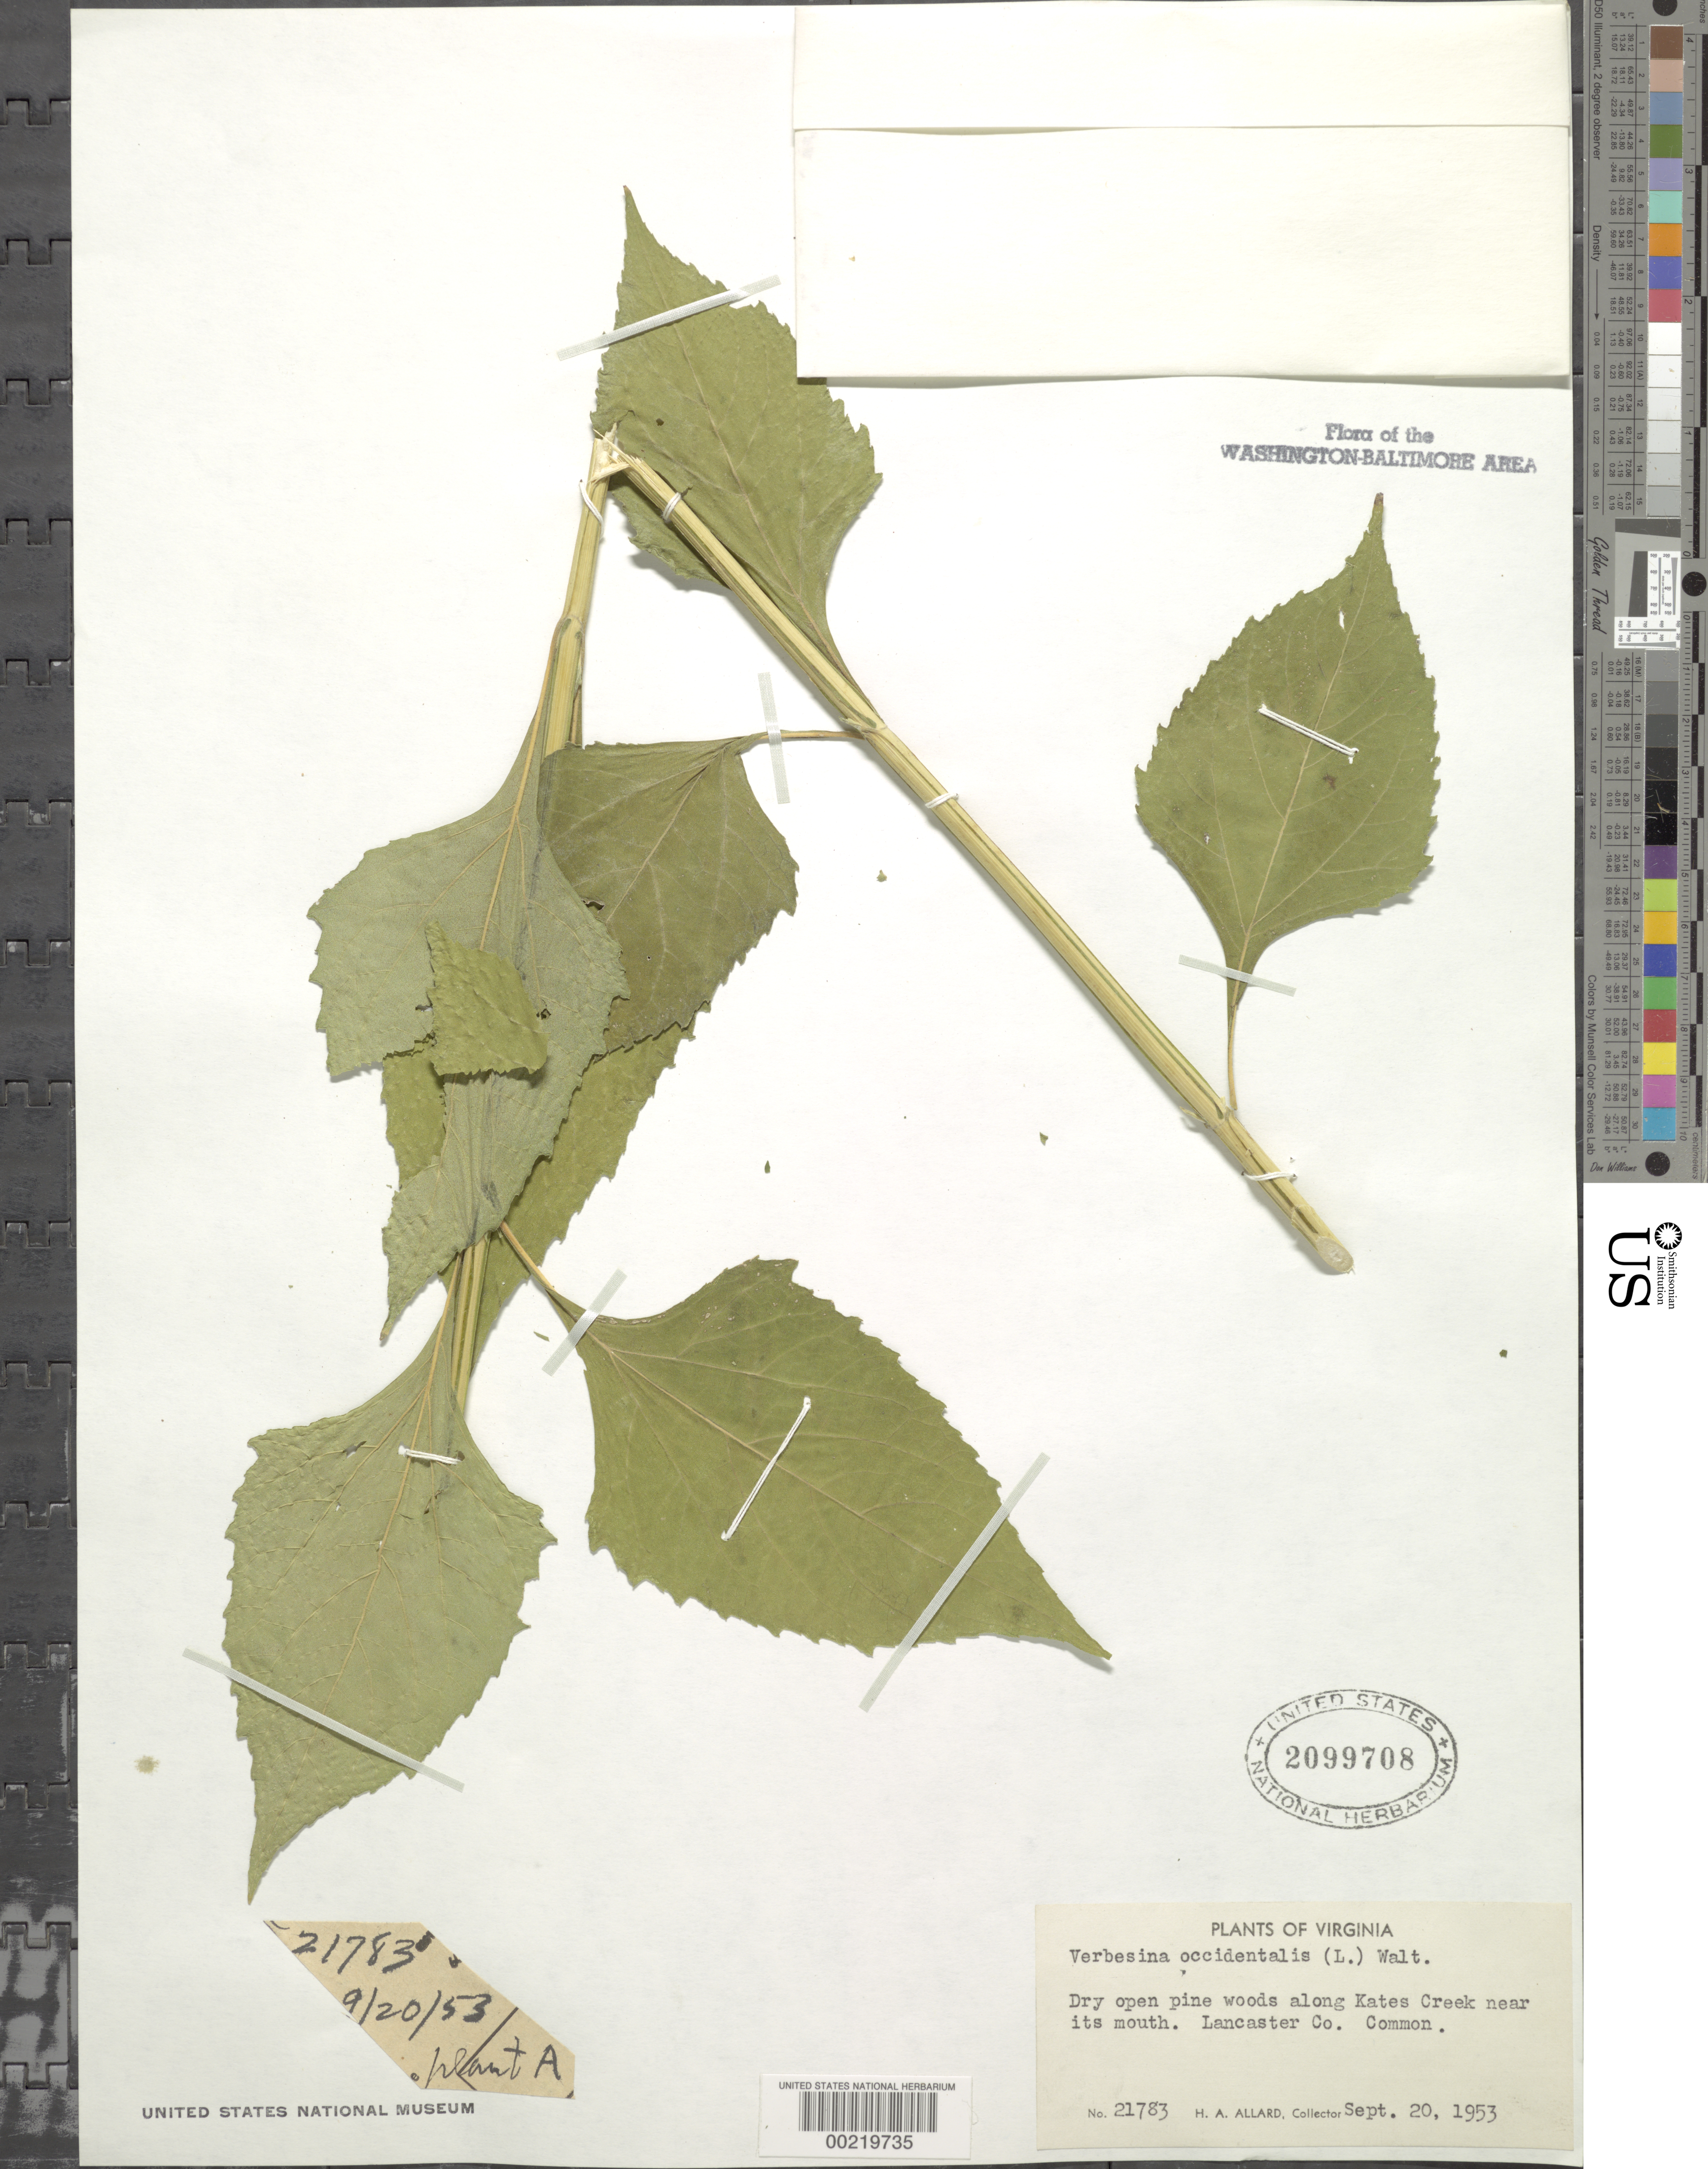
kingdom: Plantae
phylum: Tracheophyta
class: Magnoliopsida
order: Asterales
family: Asteraceae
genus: Verbesina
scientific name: Verbesina occidentalis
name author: (L.) Walter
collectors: H. A. Allard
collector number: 21783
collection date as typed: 20 Sep 1953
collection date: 1953-09-20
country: United States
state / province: Virginia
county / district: Lancaster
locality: Kates Creek near Mouth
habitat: Dry open pine woods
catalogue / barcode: US 2099708